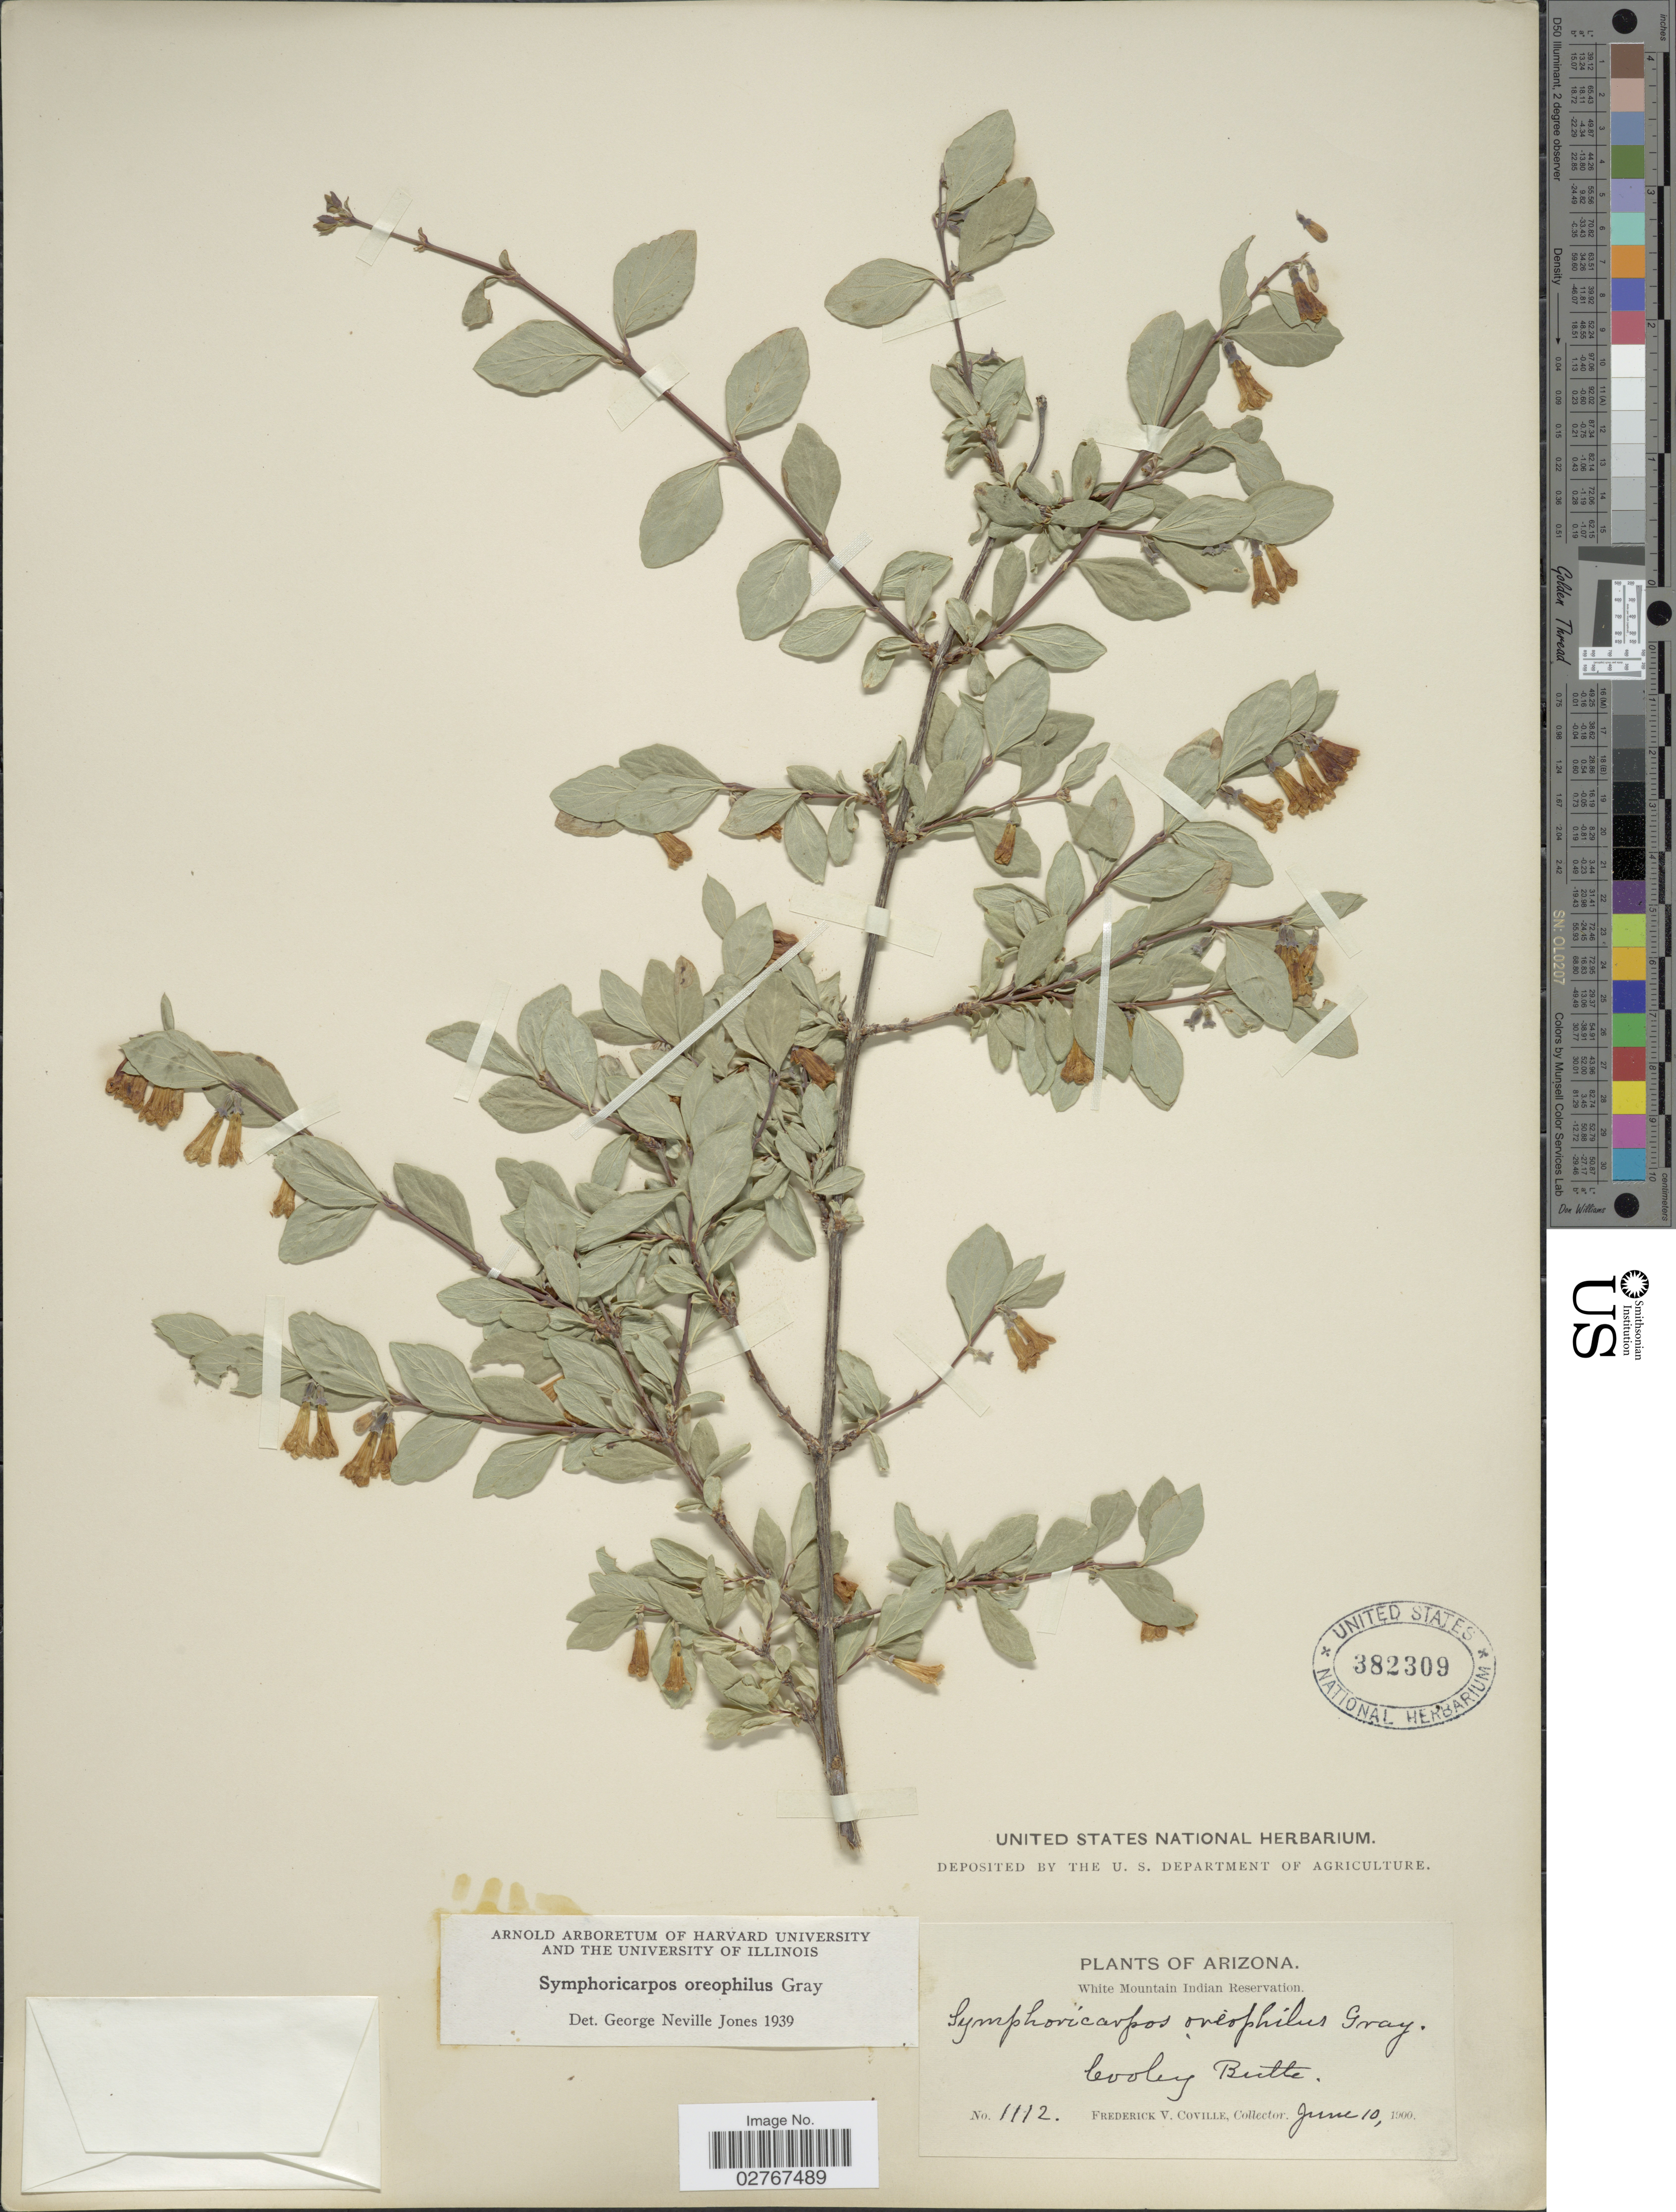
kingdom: Plantae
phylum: Tracheophyta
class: Magnoliopsida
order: Dipsacales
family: Caprifoliaceae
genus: Symphoricarpos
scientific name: Symphoricarpos oreophilus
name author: A. Gray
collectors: F. V. Coville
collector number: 1112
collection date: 1900-06-10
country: United States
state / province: Arizona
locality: White Mountain Indian Reservation, Cooley Butte.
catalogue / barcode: US 382309